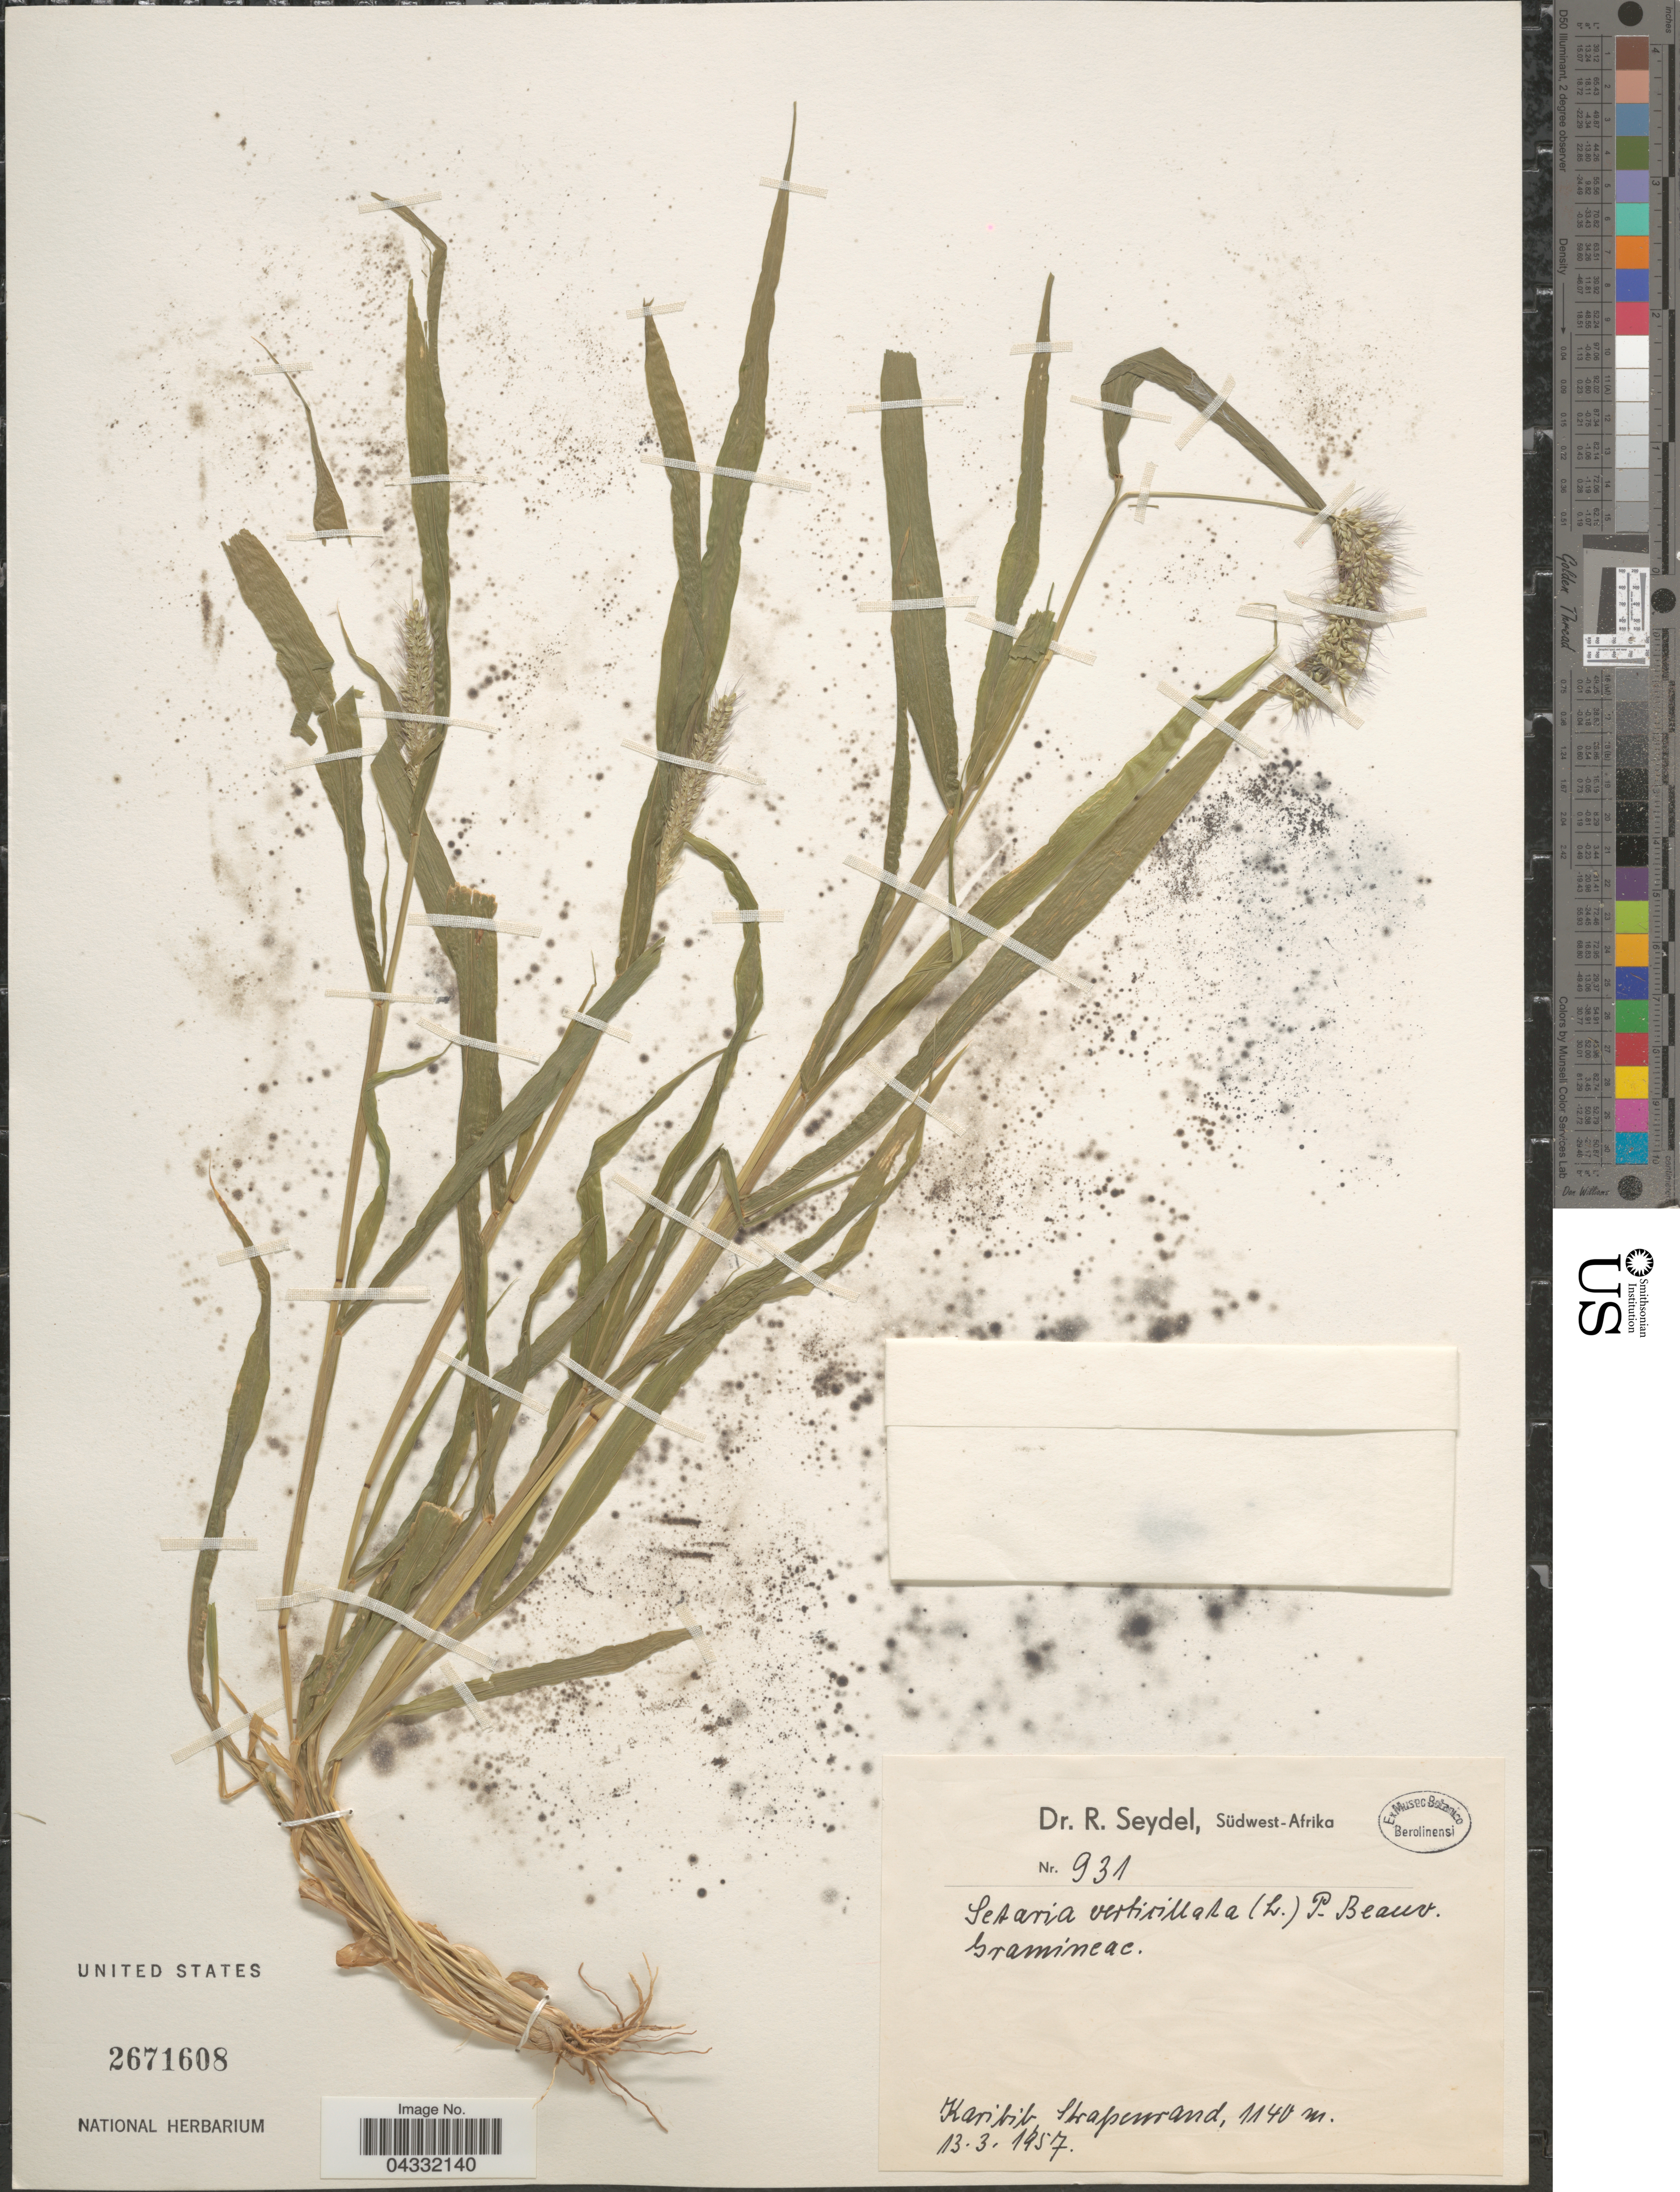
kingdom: Plantae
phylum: Tracheophyta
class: Liliopsida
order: Poales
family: Poaceae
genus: Setaria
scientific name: Setaria verticillata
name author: (L.) P. Beauv.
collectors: R. Seydel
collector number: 931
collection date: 1957-03-13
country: Namibia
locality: Südwest-Afrika. Karibib Stapenrand.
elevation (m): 1140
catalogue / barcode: US 2671608